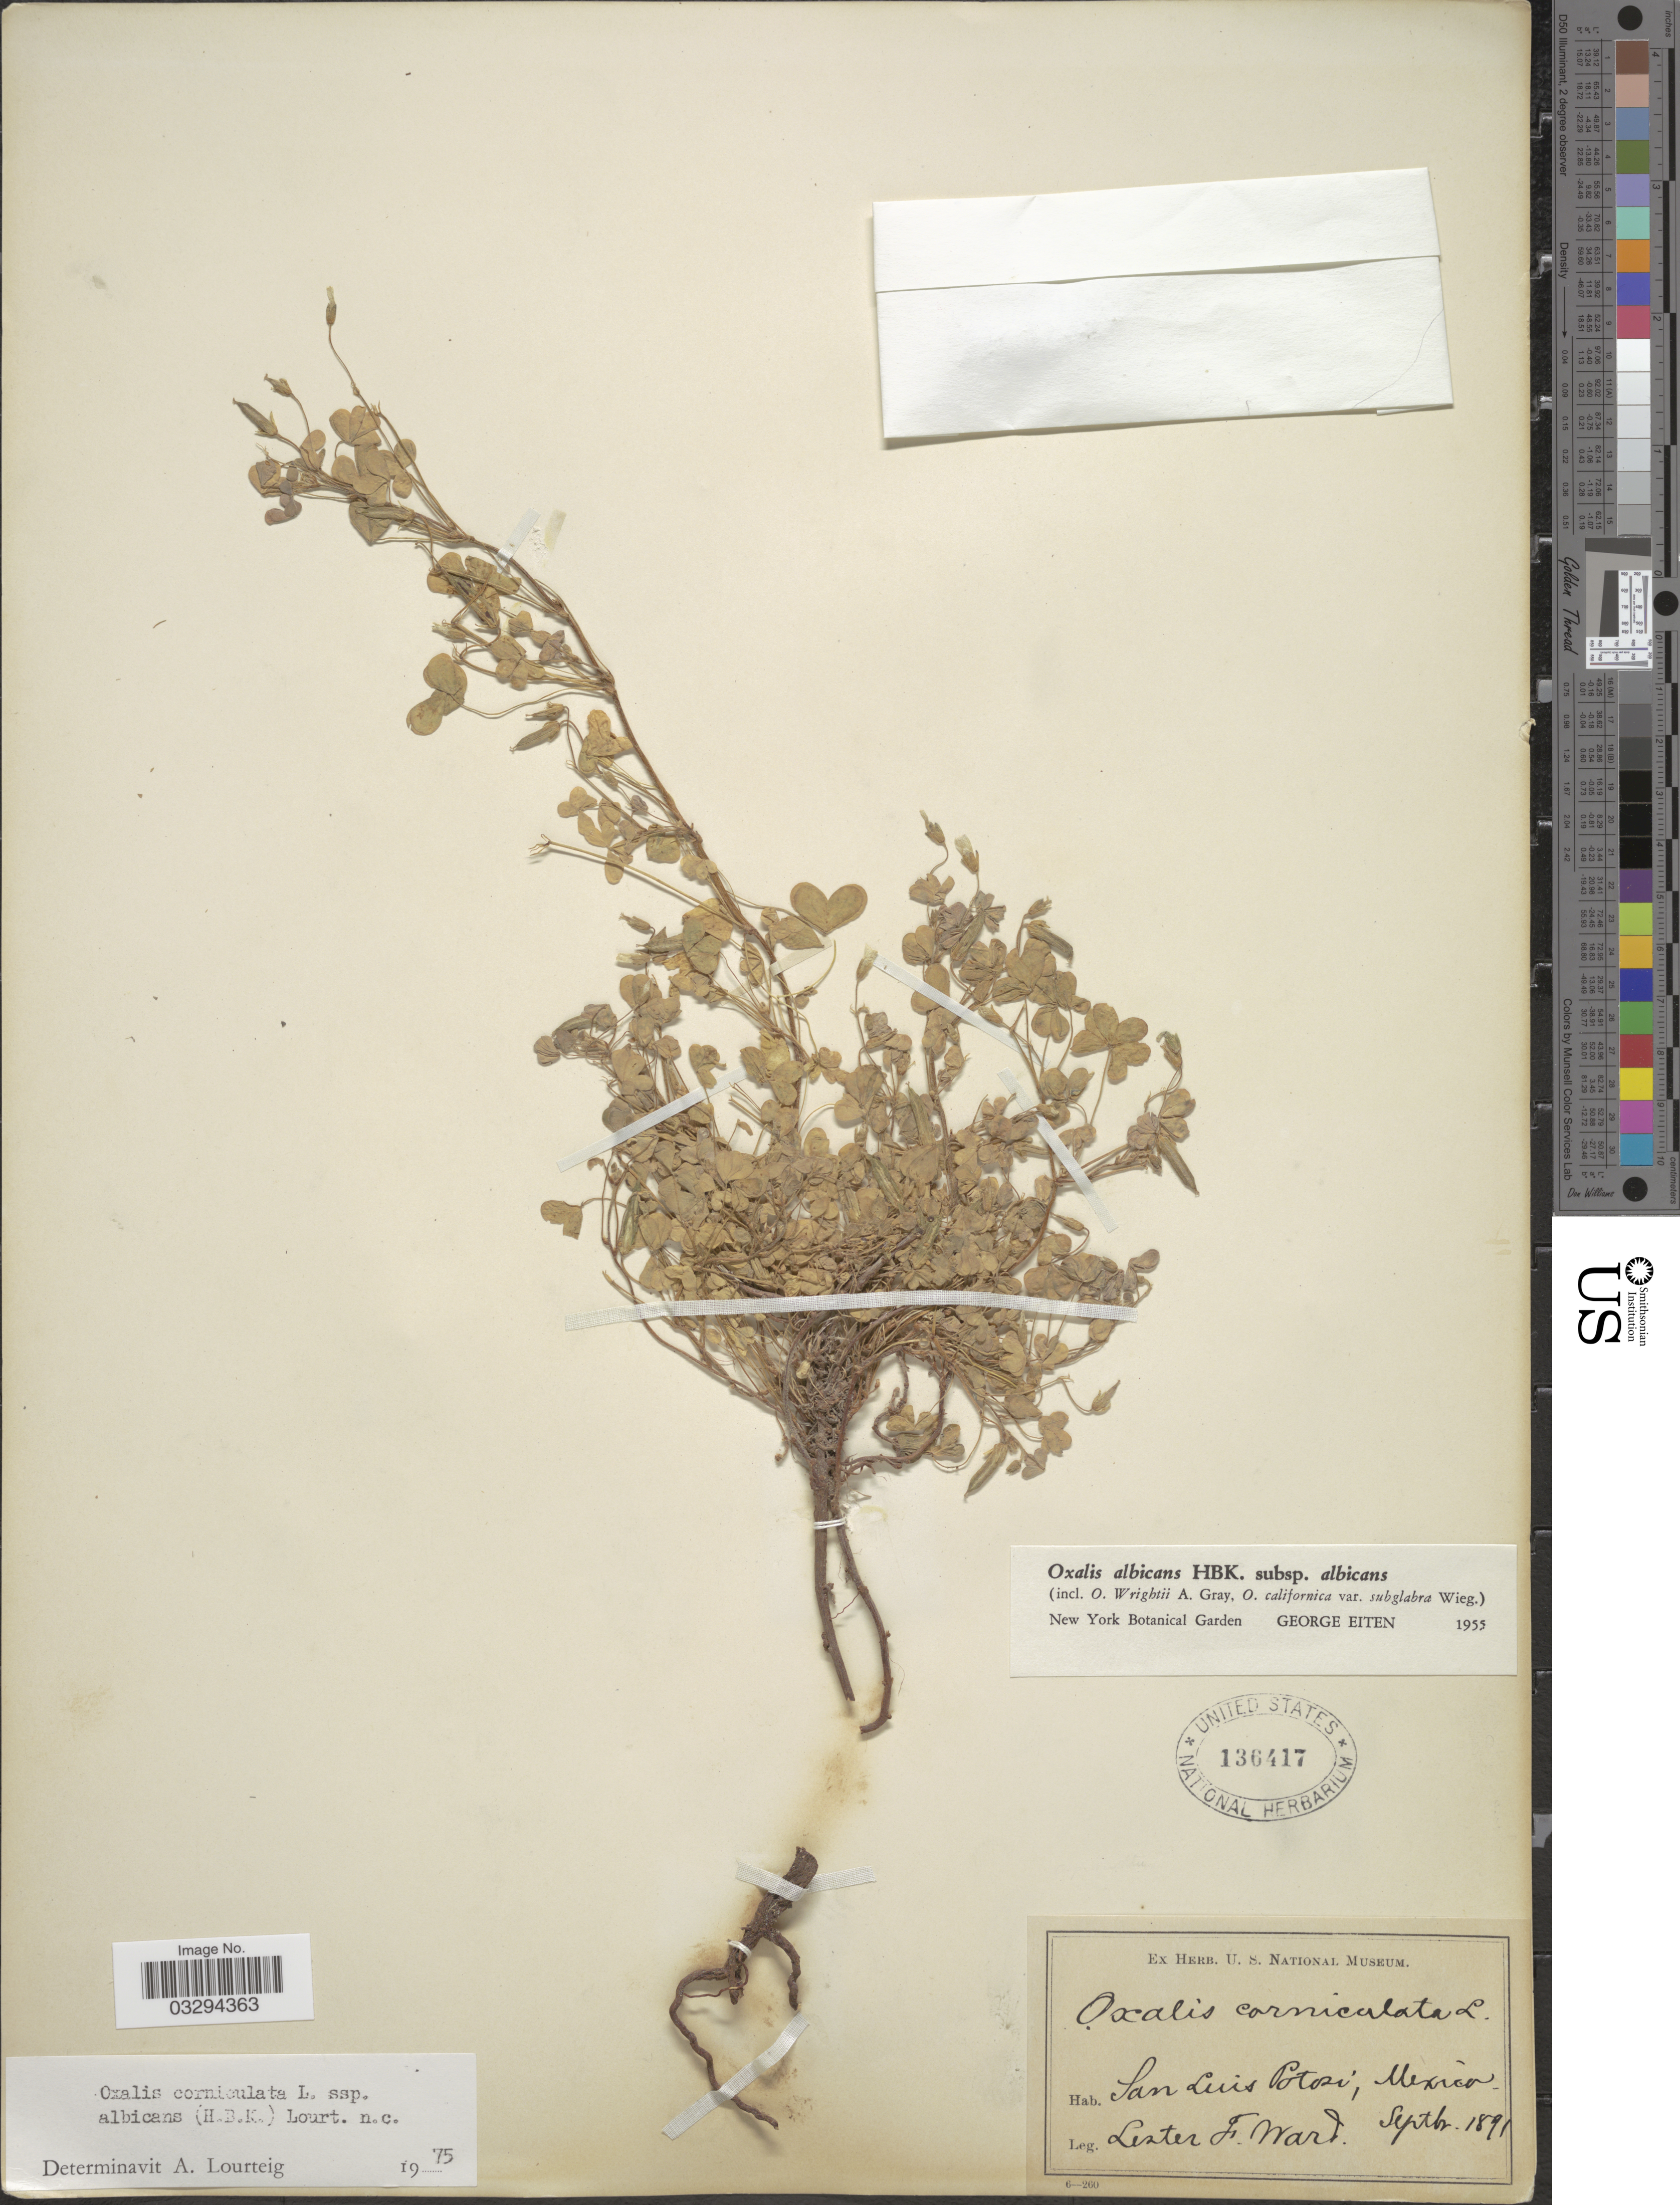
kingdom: Plantae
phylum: Tracheophyta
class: Magnoliopsida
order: Oxalidales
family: Oxalidaceae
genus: Oxalis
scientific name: Oxalis corniculata subsp. albicans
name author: (Kunth) Lourteig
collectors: L. F. Ward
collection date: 1891-09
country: Mexico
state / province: San Luis Potosí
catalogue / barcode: US 136417